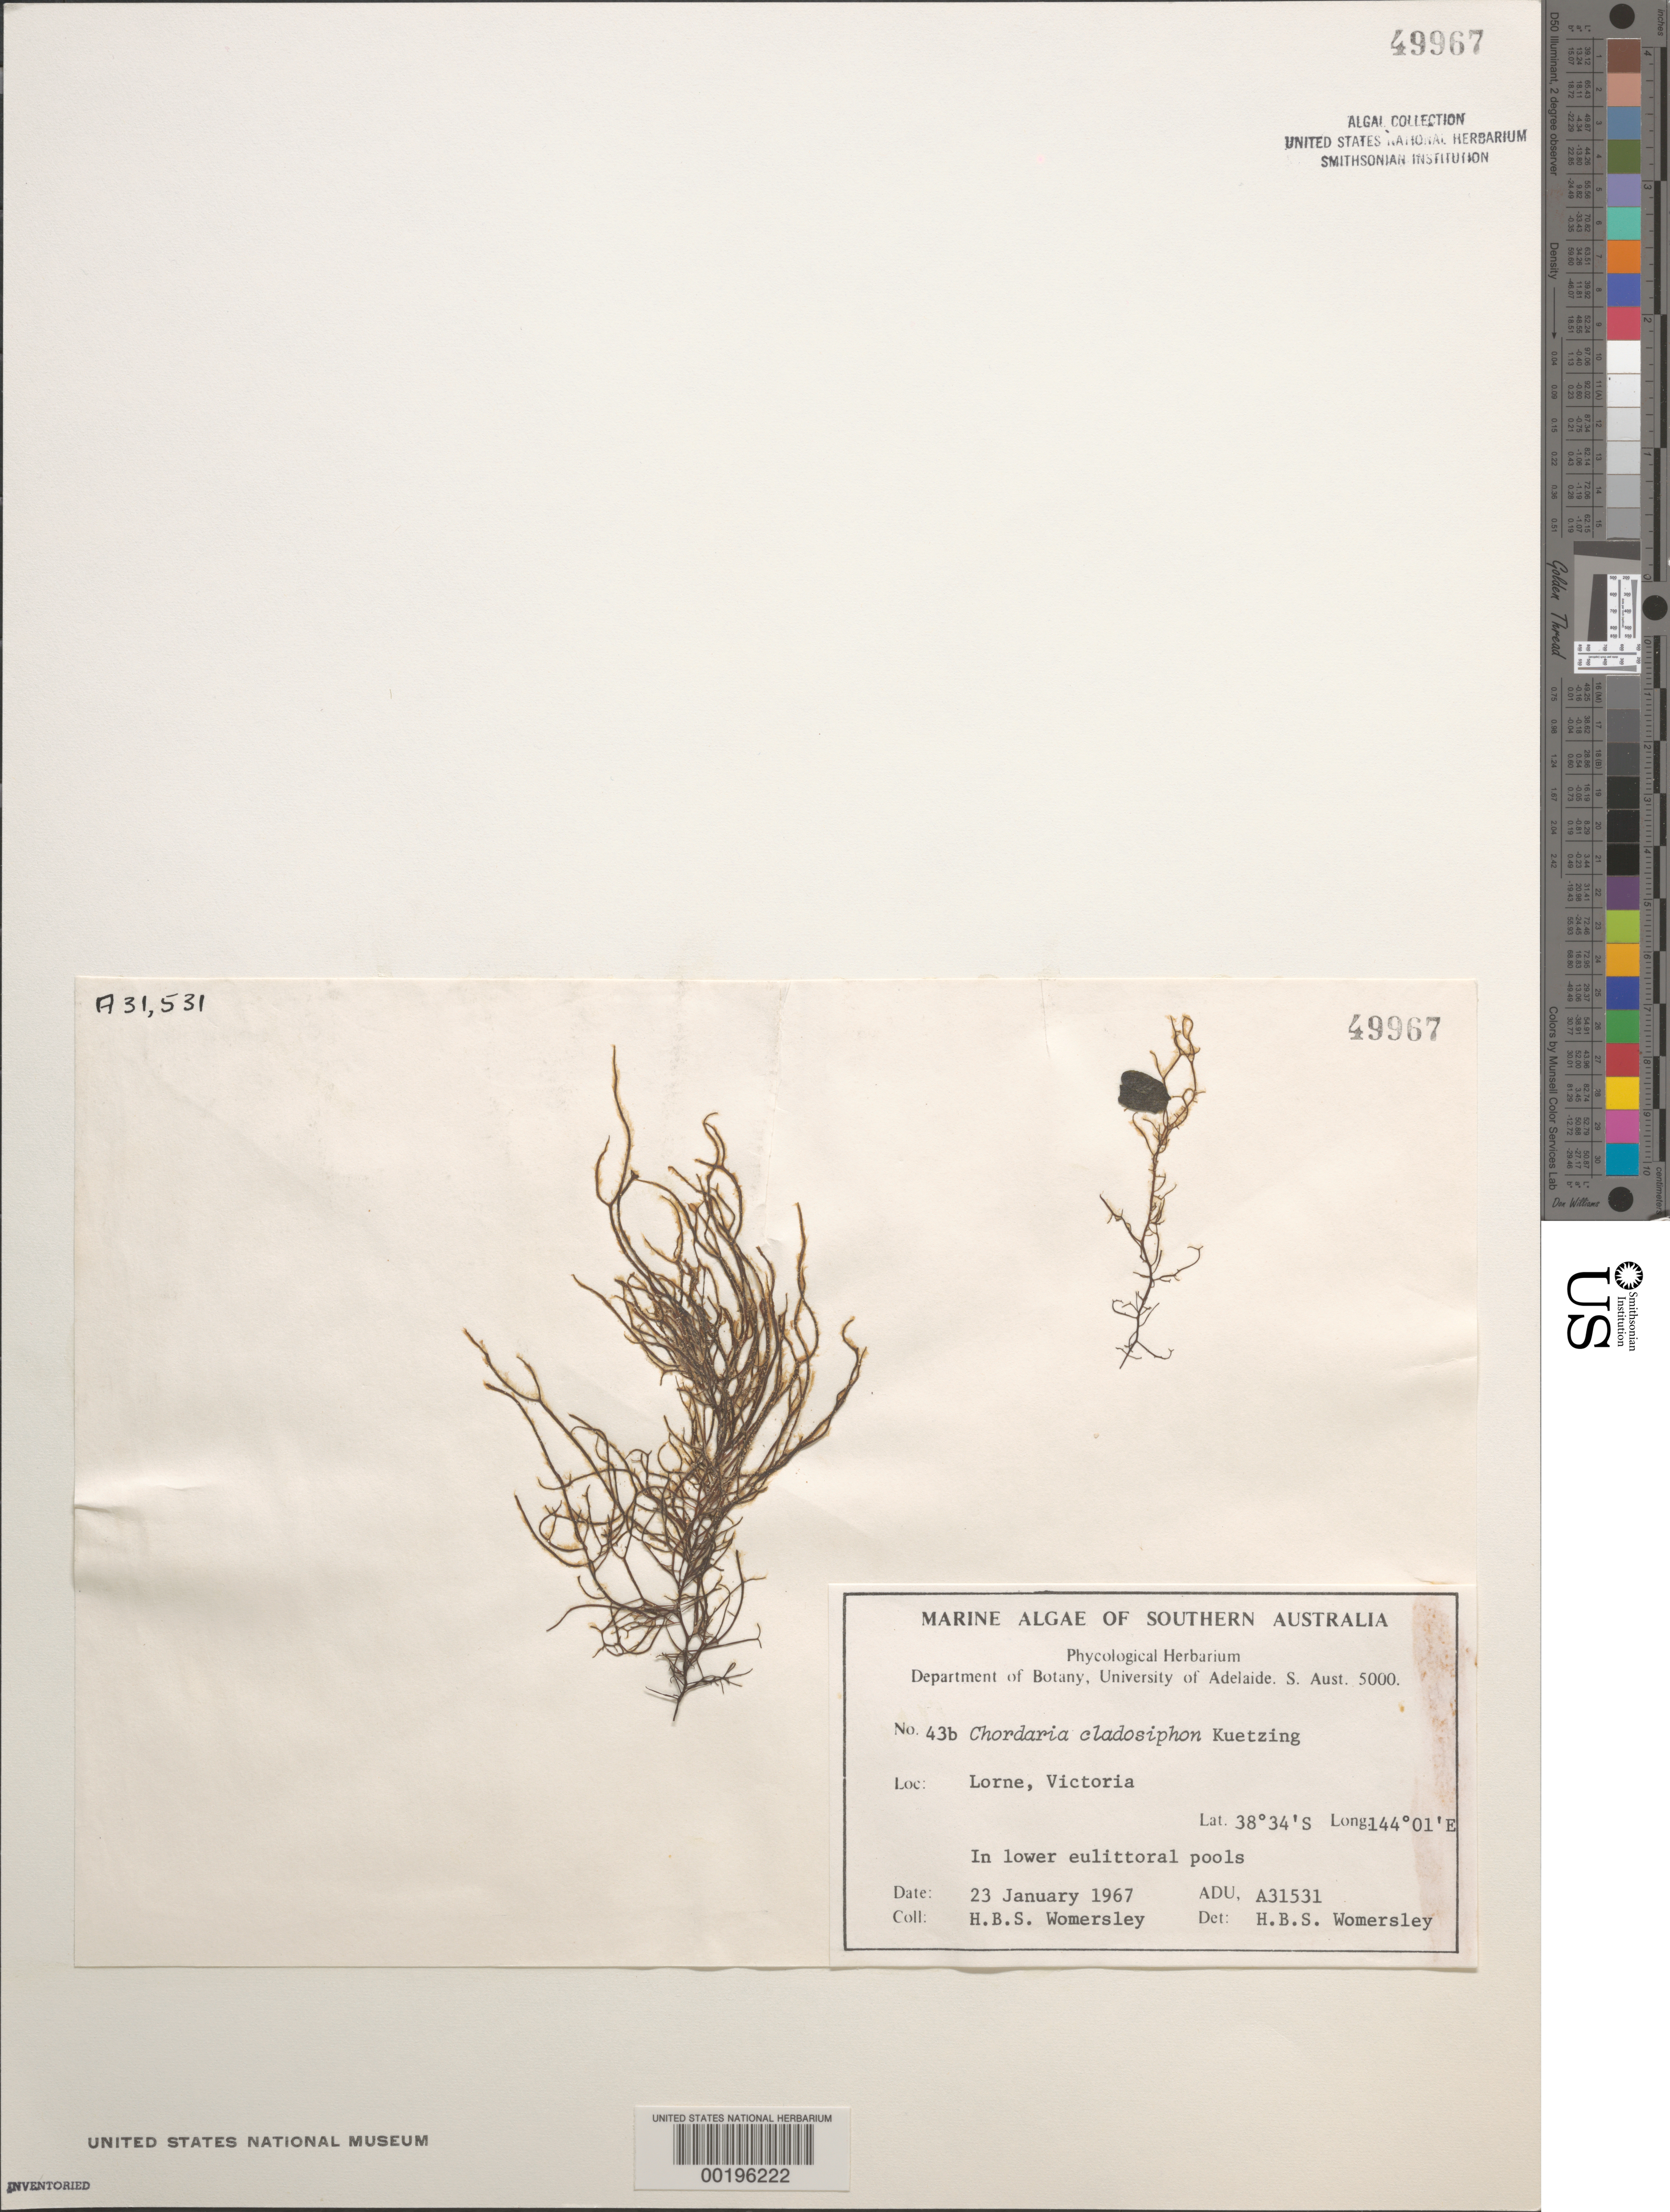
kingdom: Chromista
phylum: Ochrophyta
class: Phaeophyceae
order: Ectocarpales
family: Chordariaceae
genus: Chordaria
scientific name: Chordaria cladosiphon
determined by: Womersley, H. B. S.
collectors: H. B. S. Womersley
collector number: ADU A31531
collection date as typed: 23 Jan 1967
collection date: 1967-01-23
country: Australia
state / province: Victoria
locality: Lorne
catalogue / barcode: US 49967